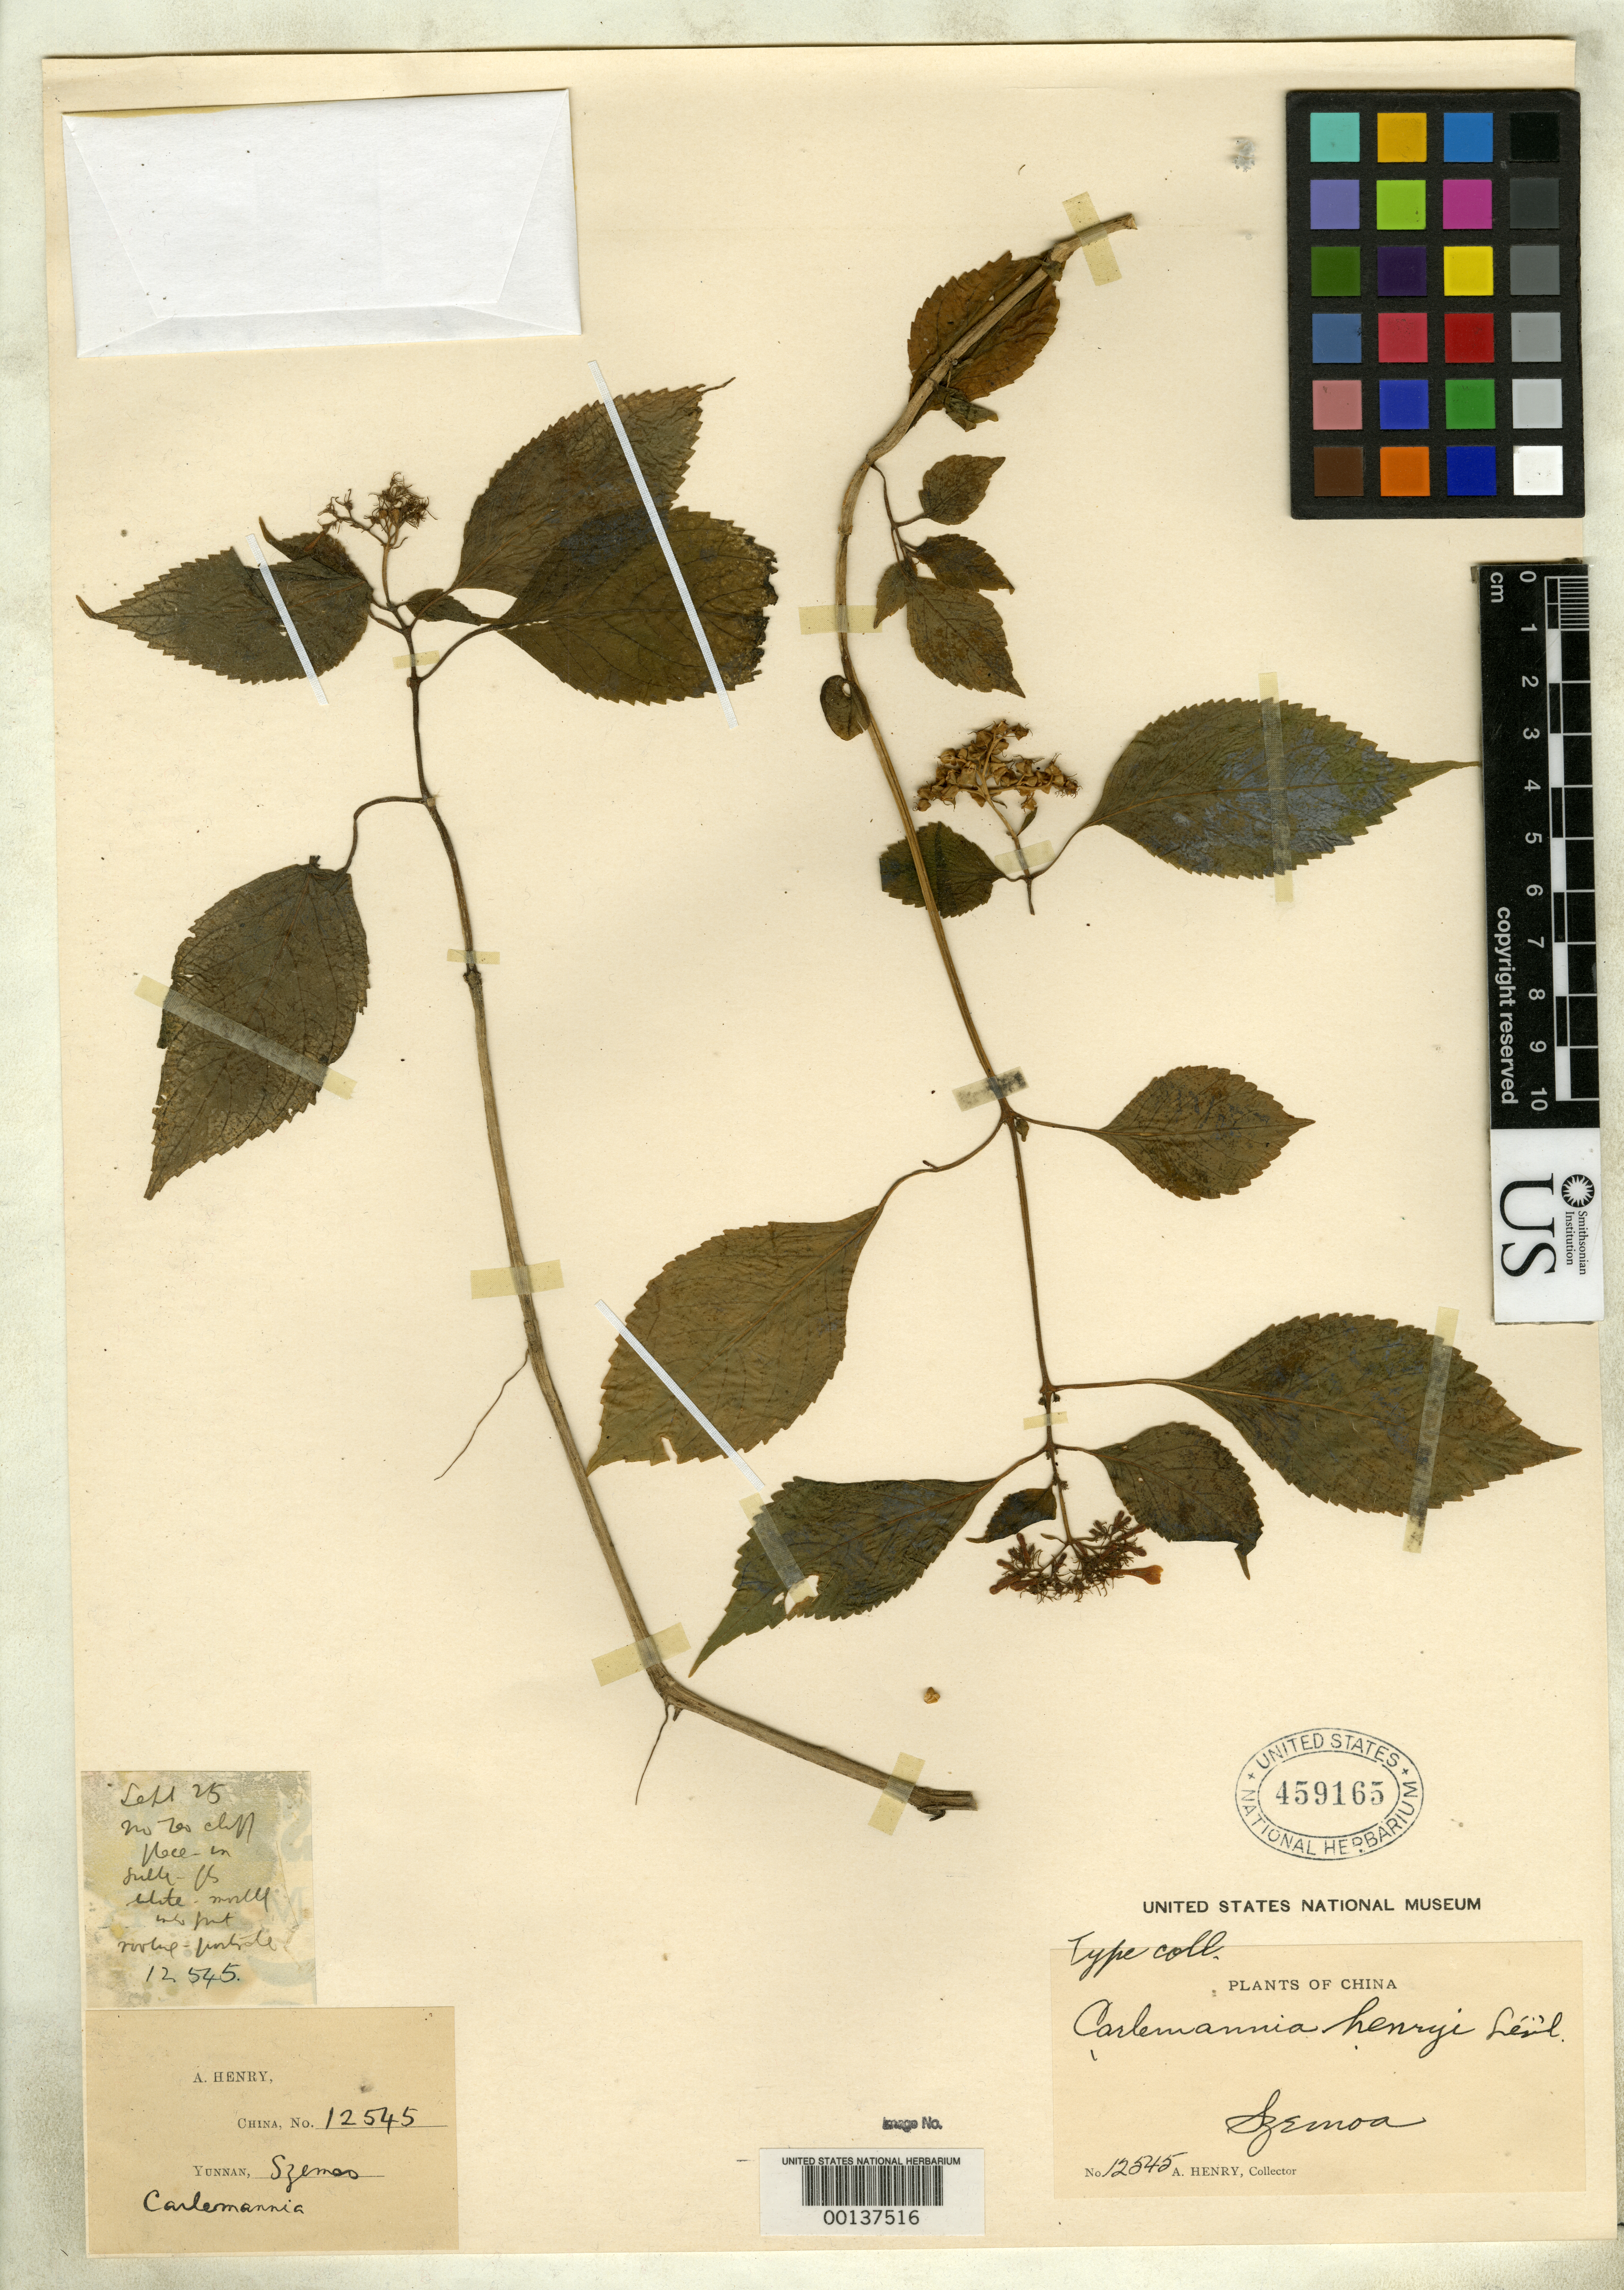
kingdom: Plantae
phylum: Tracheophyta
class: Magnoliopsida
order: Lamiales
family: Carlemanniaceae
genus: Carlemannia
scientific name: Carlemannia henryi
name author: H. Lév.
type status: Isotype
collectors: A. Henry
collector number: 12545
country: China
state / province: Yunnan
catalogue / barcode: US 459165